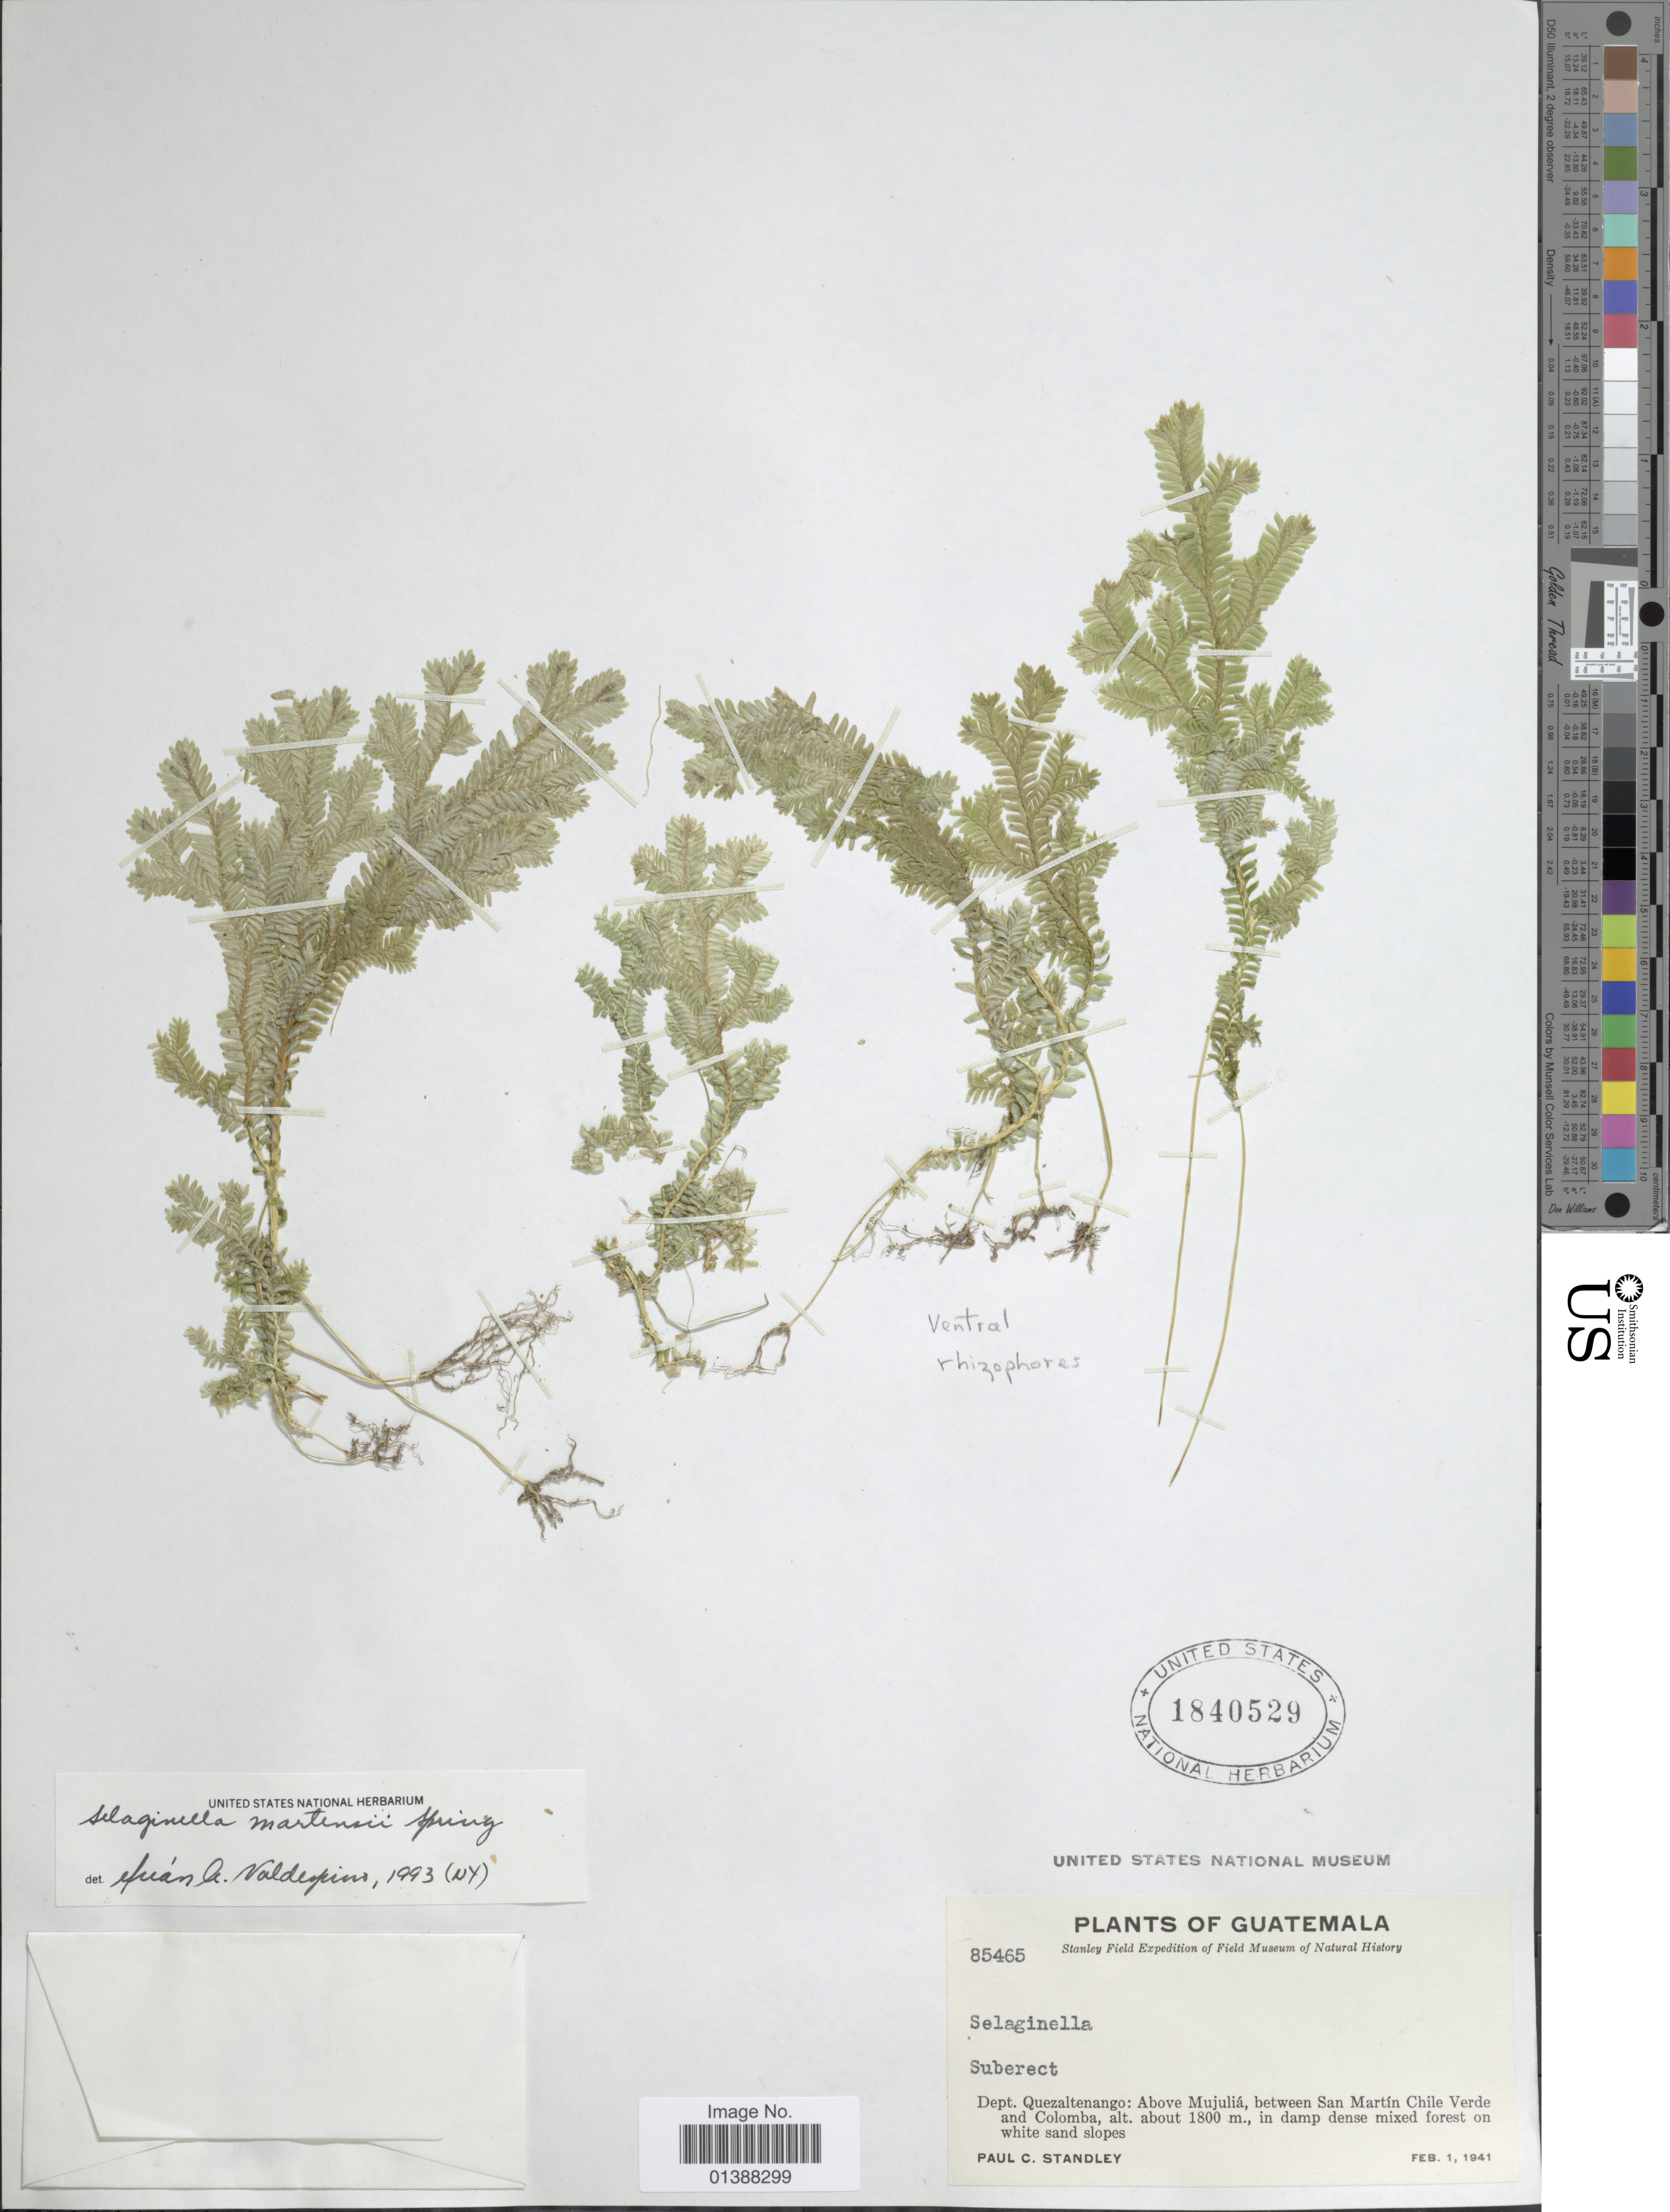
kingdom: Plantae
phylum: Tracheophyta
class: Lycopodiopsida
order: Selaginellales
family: Selaginellaceae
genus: Selaginella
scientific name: Selaginella martensii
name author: Spring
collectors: P. C. Standley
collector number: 85465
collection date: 1941-02-01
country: Guatemala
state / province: Quetzaltenango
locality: Above Mujulía, between San Martín Chile Verde and Colomba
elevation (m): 1800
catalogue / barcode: US 1840529